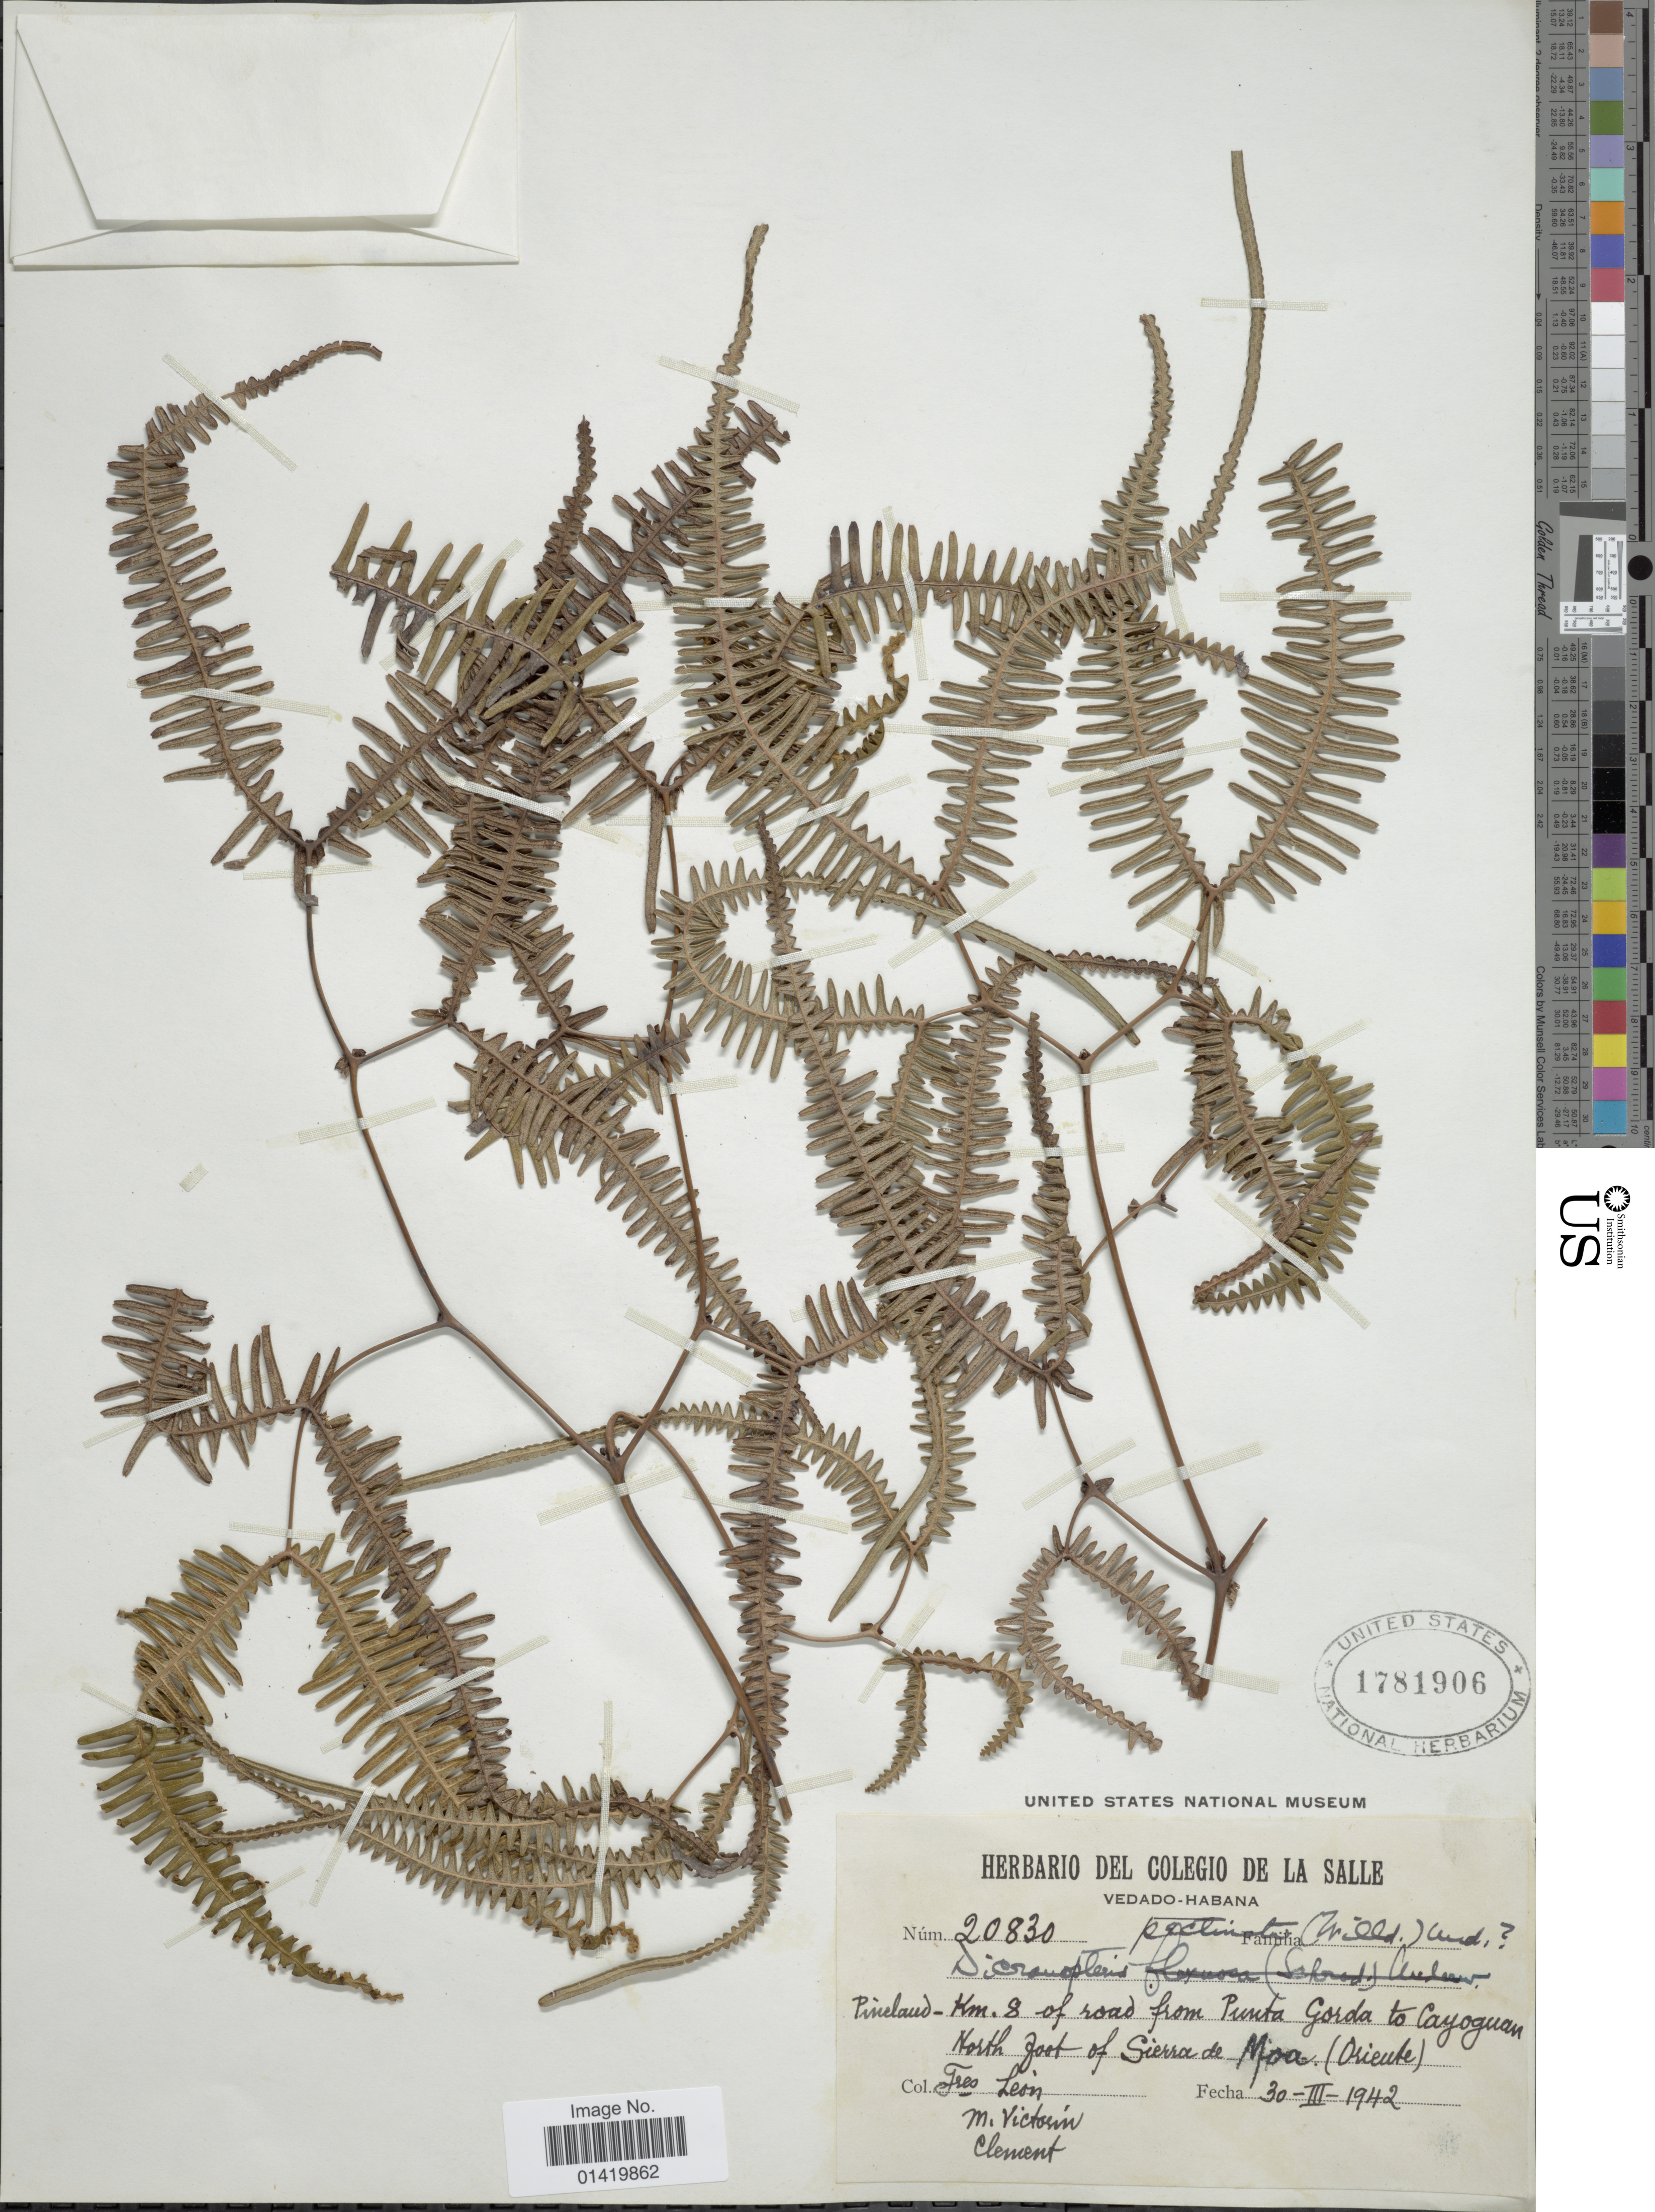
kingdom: Plantae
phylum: Tracheophyta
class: Polypodiopsida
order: Gleicheniales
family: Gleicheniaceae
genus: Gleichenella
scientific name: Gleichenella pectinata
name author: (Willd.) Ching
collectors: F. Leon, M. Victorin & -. Clement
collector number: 20830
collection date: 1942-03-30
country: Cuba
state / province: Oriente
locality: Pineland -Km 8 of road from Punta Gorda to Cayoguan North foot of Sierra de Moa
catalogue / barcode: US 1781906